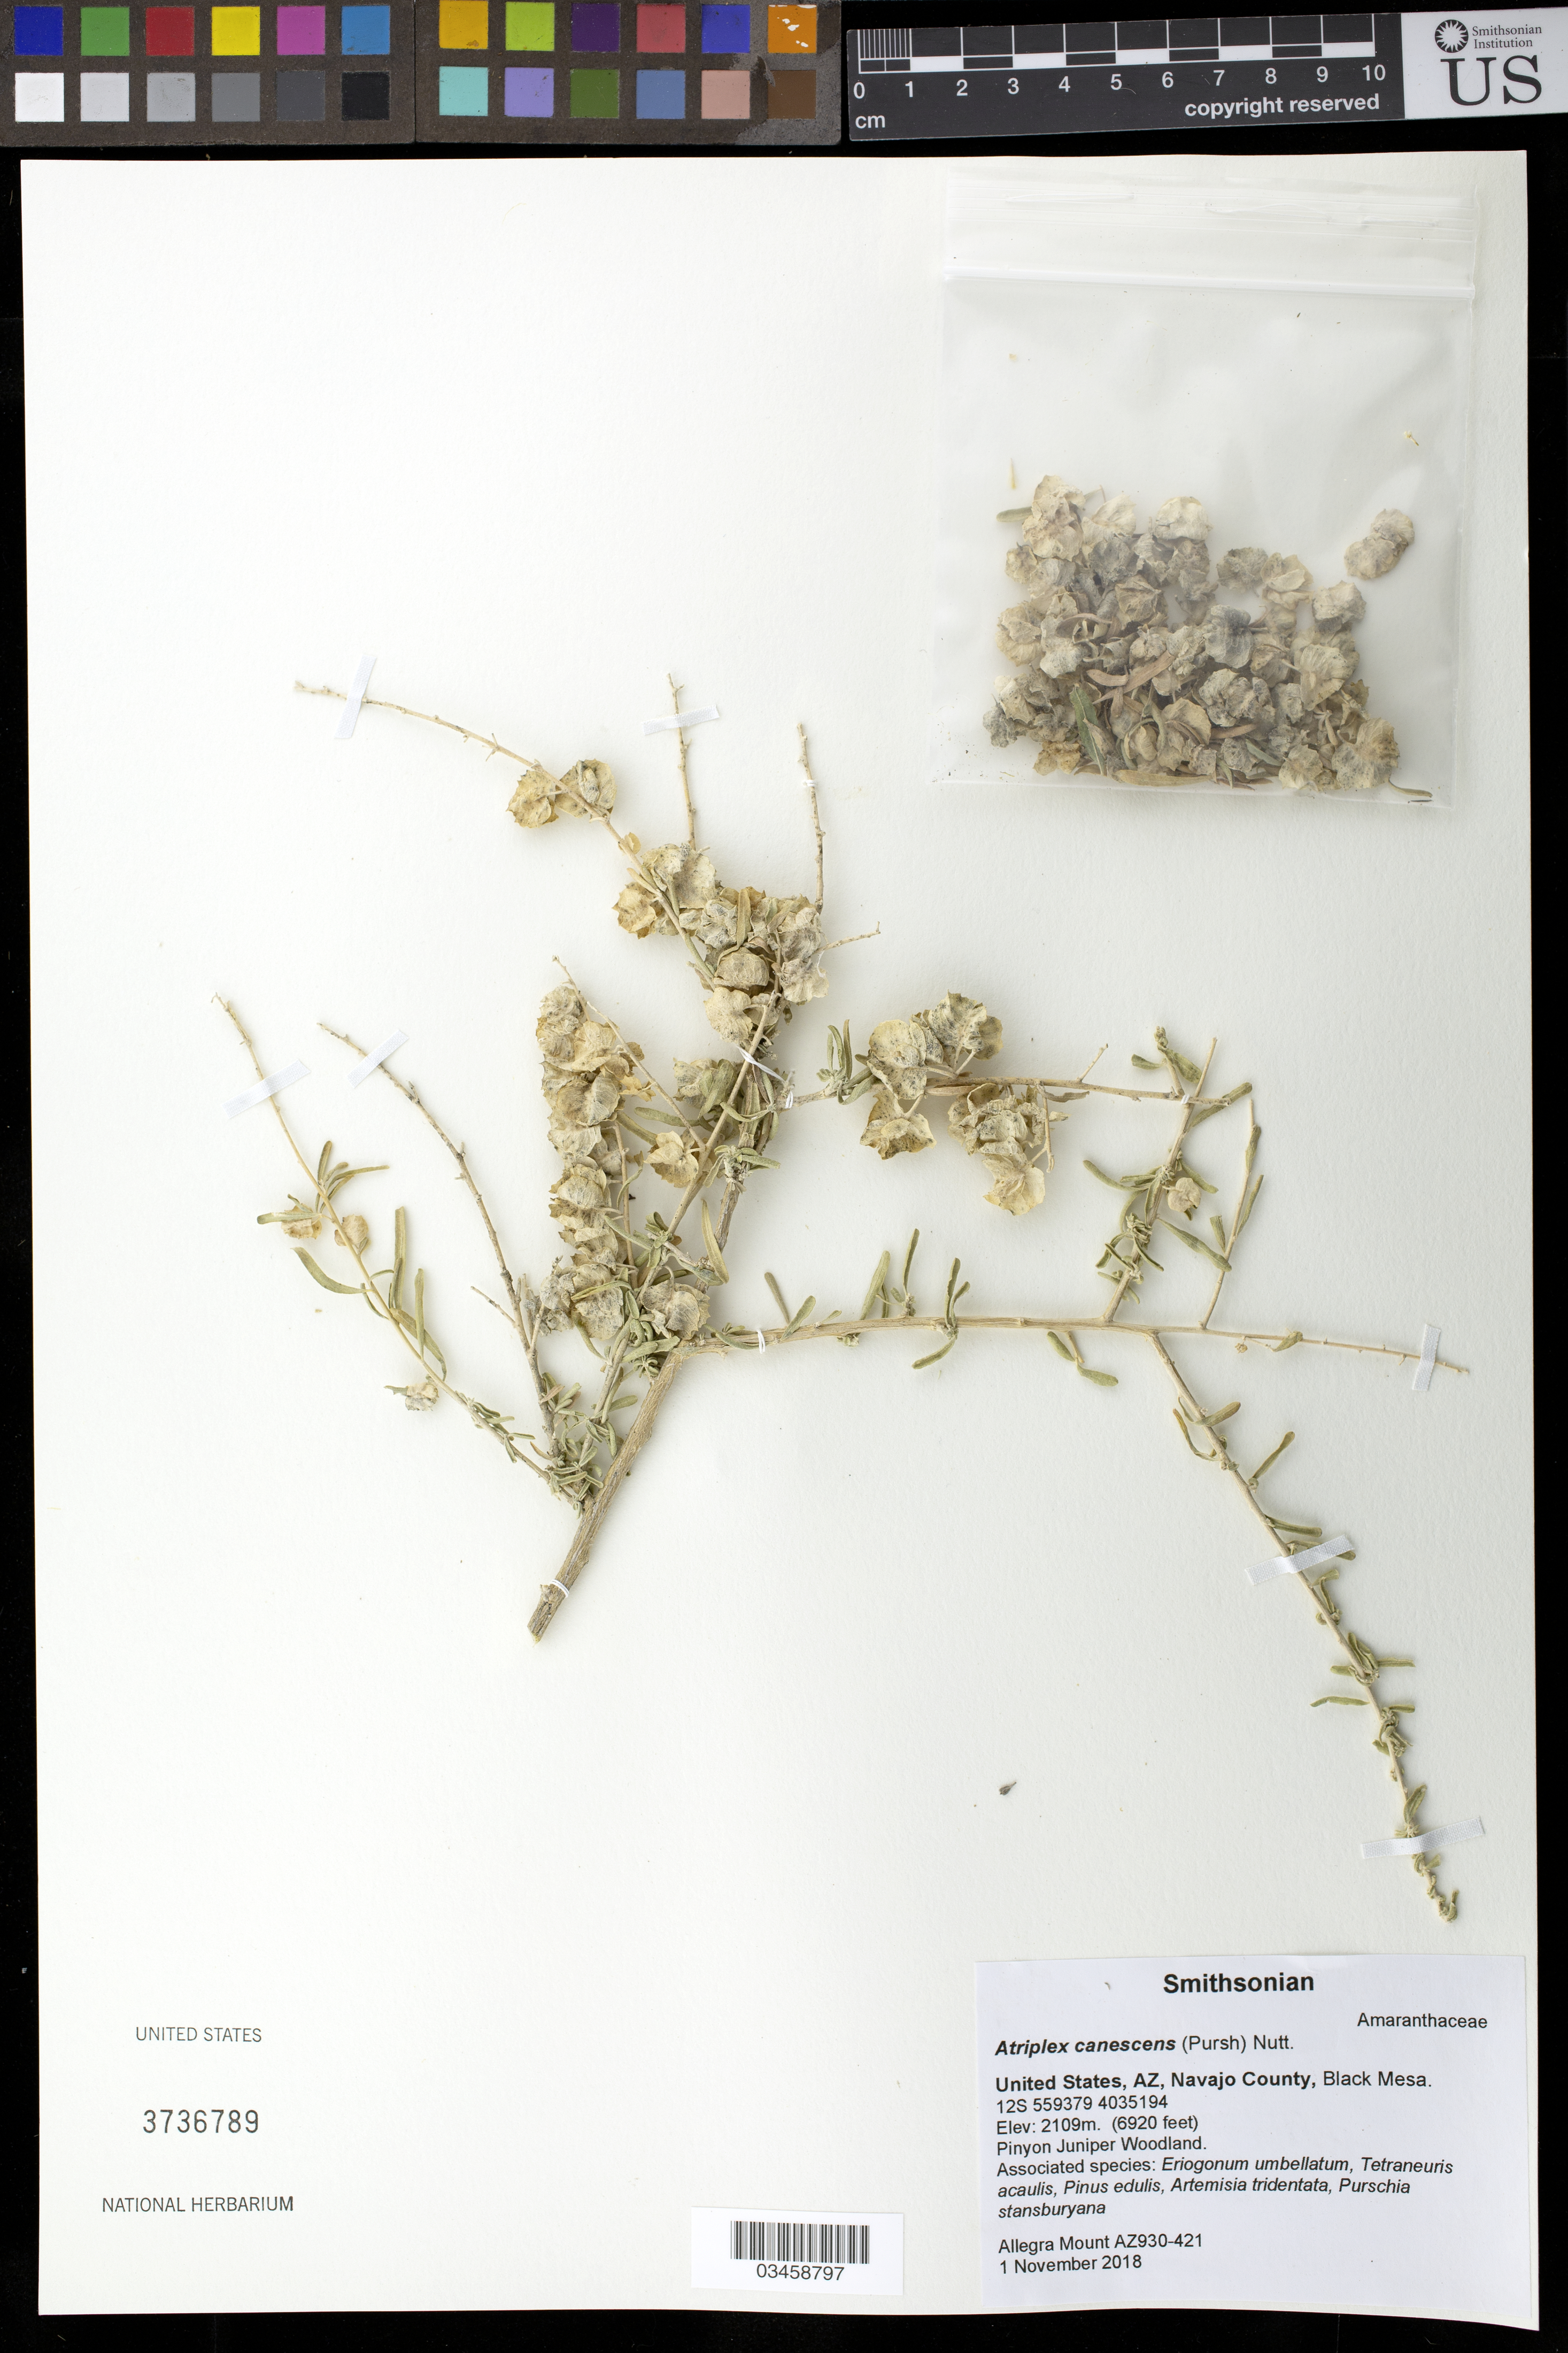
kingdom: Plantae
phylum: Tracheophyta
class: Magnoliopsida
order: Caryophyllales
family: Amaranthaceae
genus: Atriplex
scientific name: Atriplex canescens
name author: (Pursh) Nutt.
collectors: A. Mount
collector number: AZ930-421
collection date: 2018-11-01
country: United States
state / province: Arizona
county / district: Navajo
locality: Black Mesa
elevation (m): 2109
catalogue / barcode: US 3736789